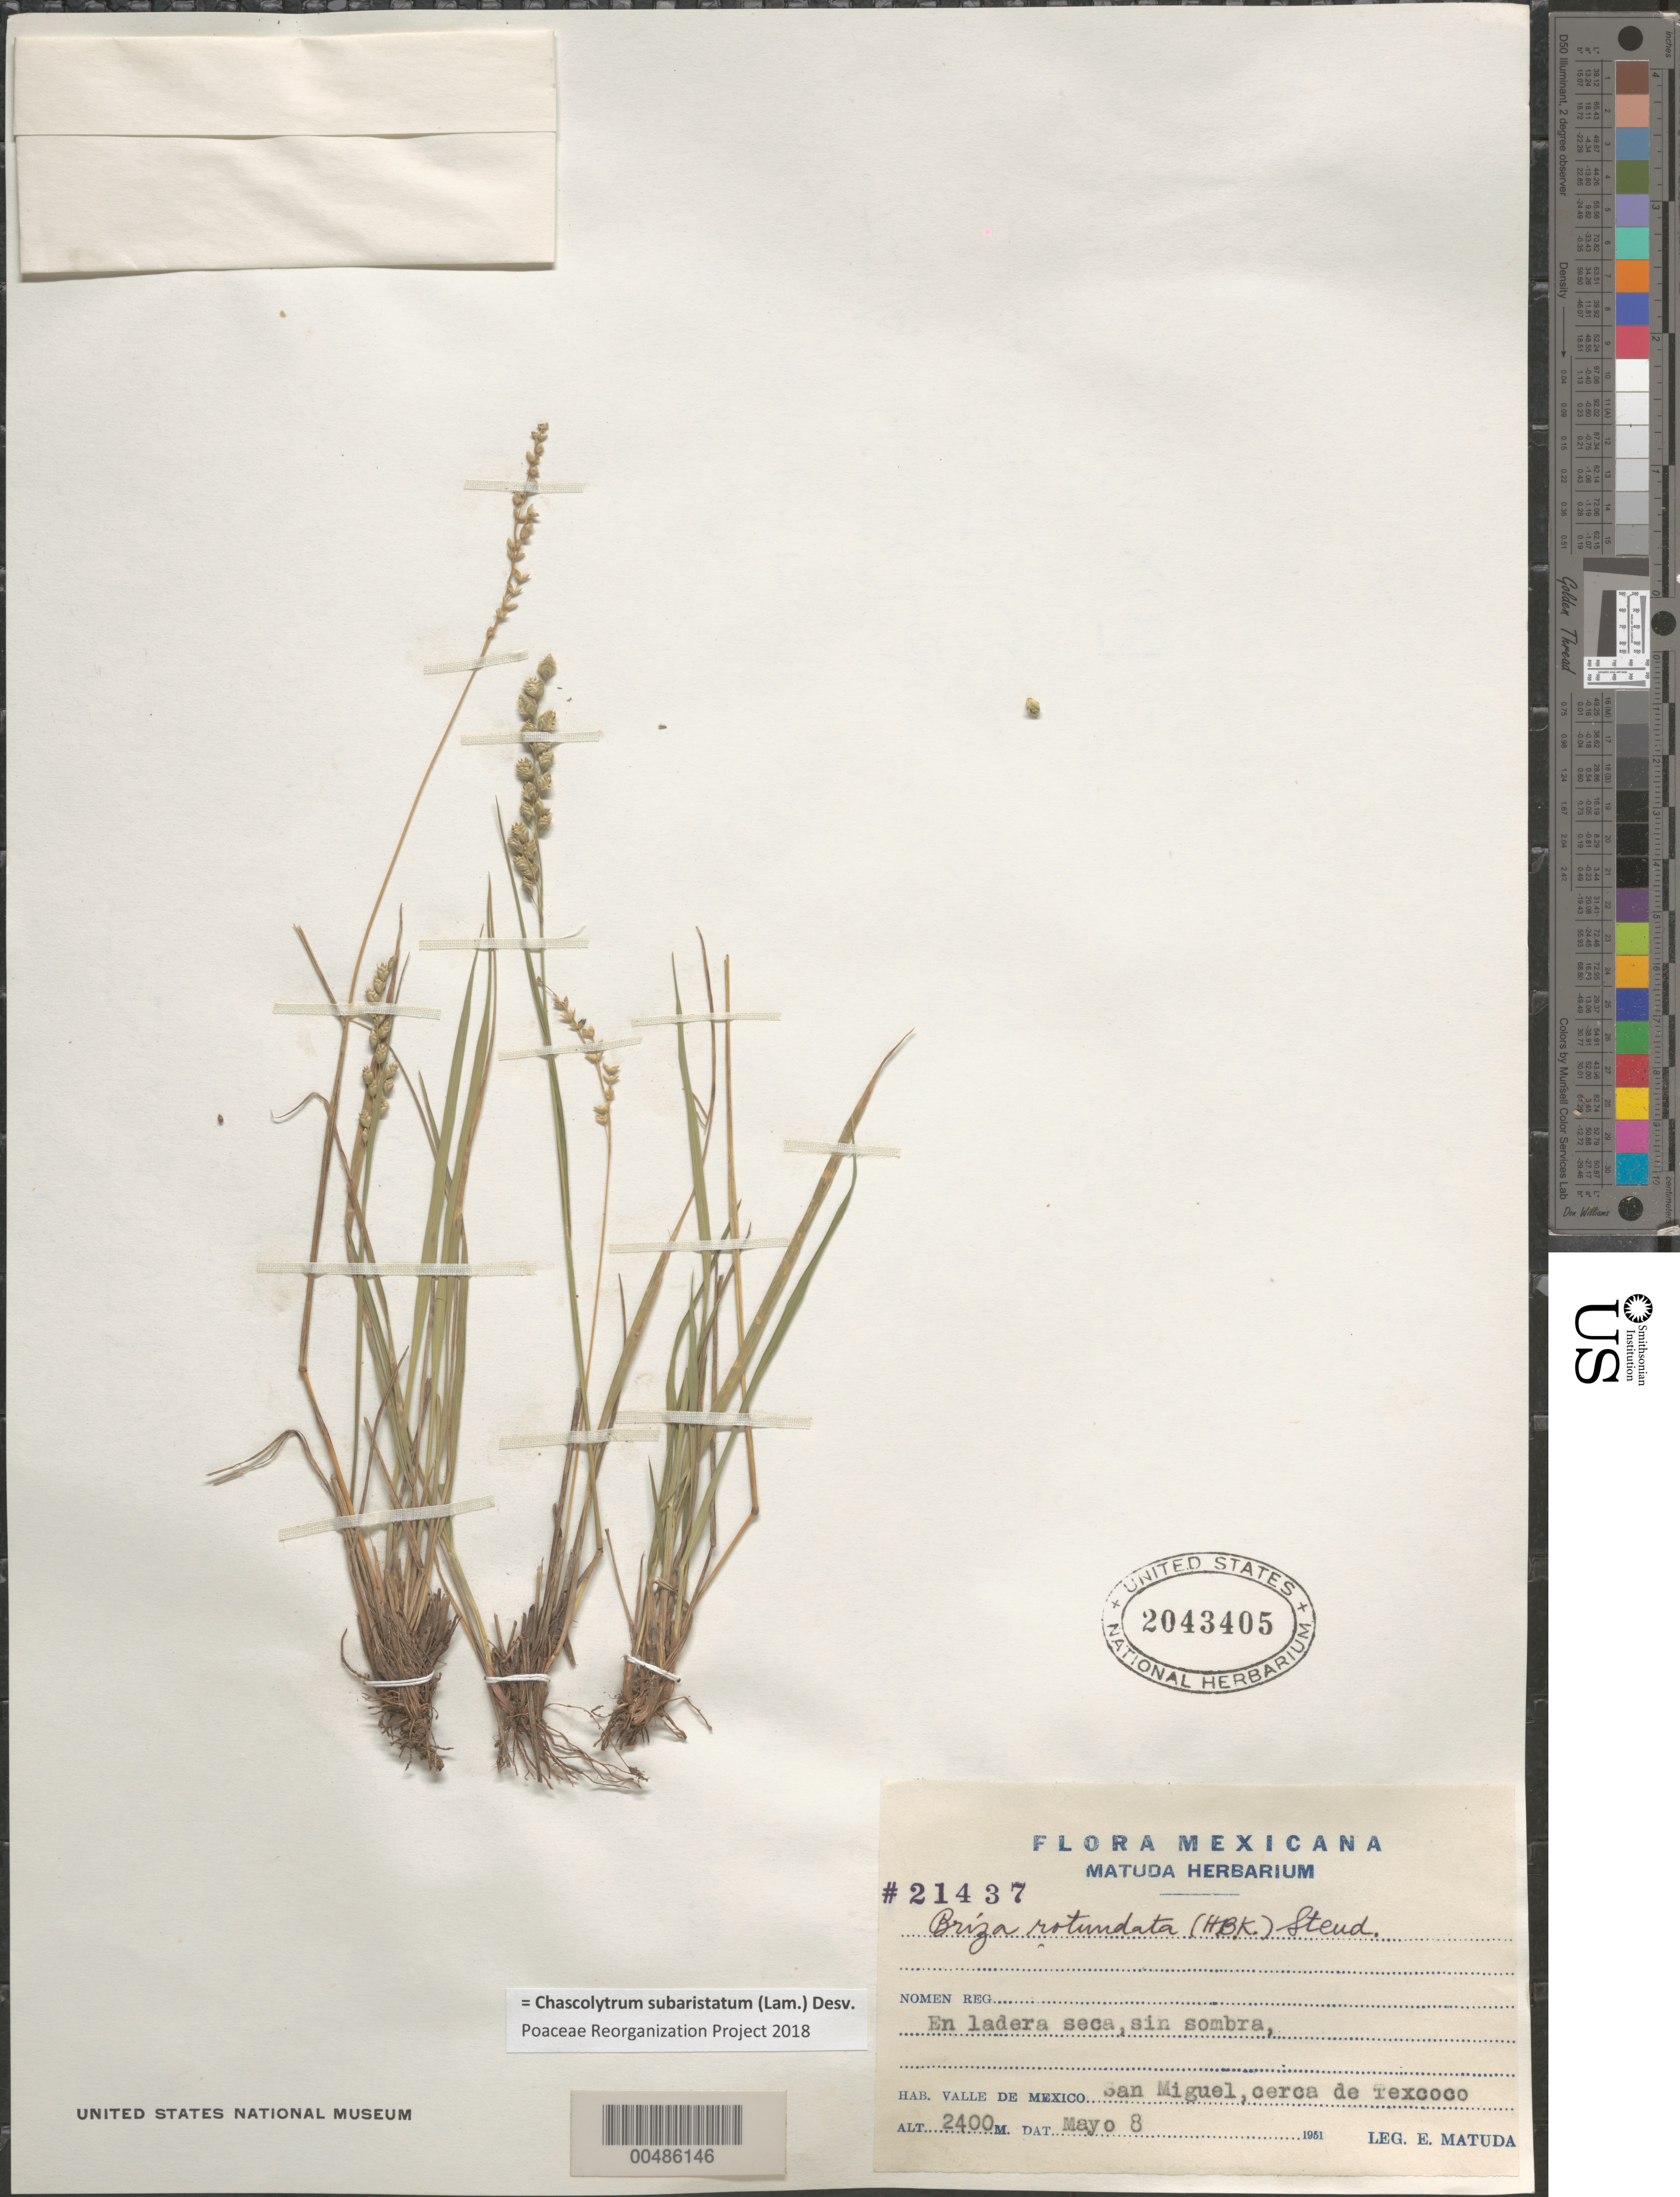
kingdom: Plantae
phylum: Tracheophyta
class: Liliopsida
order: Poales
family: Poaceae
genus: Chascolytrum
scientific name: Chascolytrum subaristatum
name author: (Lam.) Desv.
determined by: Poaceae Reorganization Project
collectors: E. Matuda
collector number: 21437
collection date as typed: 8 May 1951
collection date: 1951-05-08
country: Mexico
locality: Valle de Mexico, San Miguel, cerca de Texcoco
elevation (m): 2400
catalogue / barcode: US 2043405